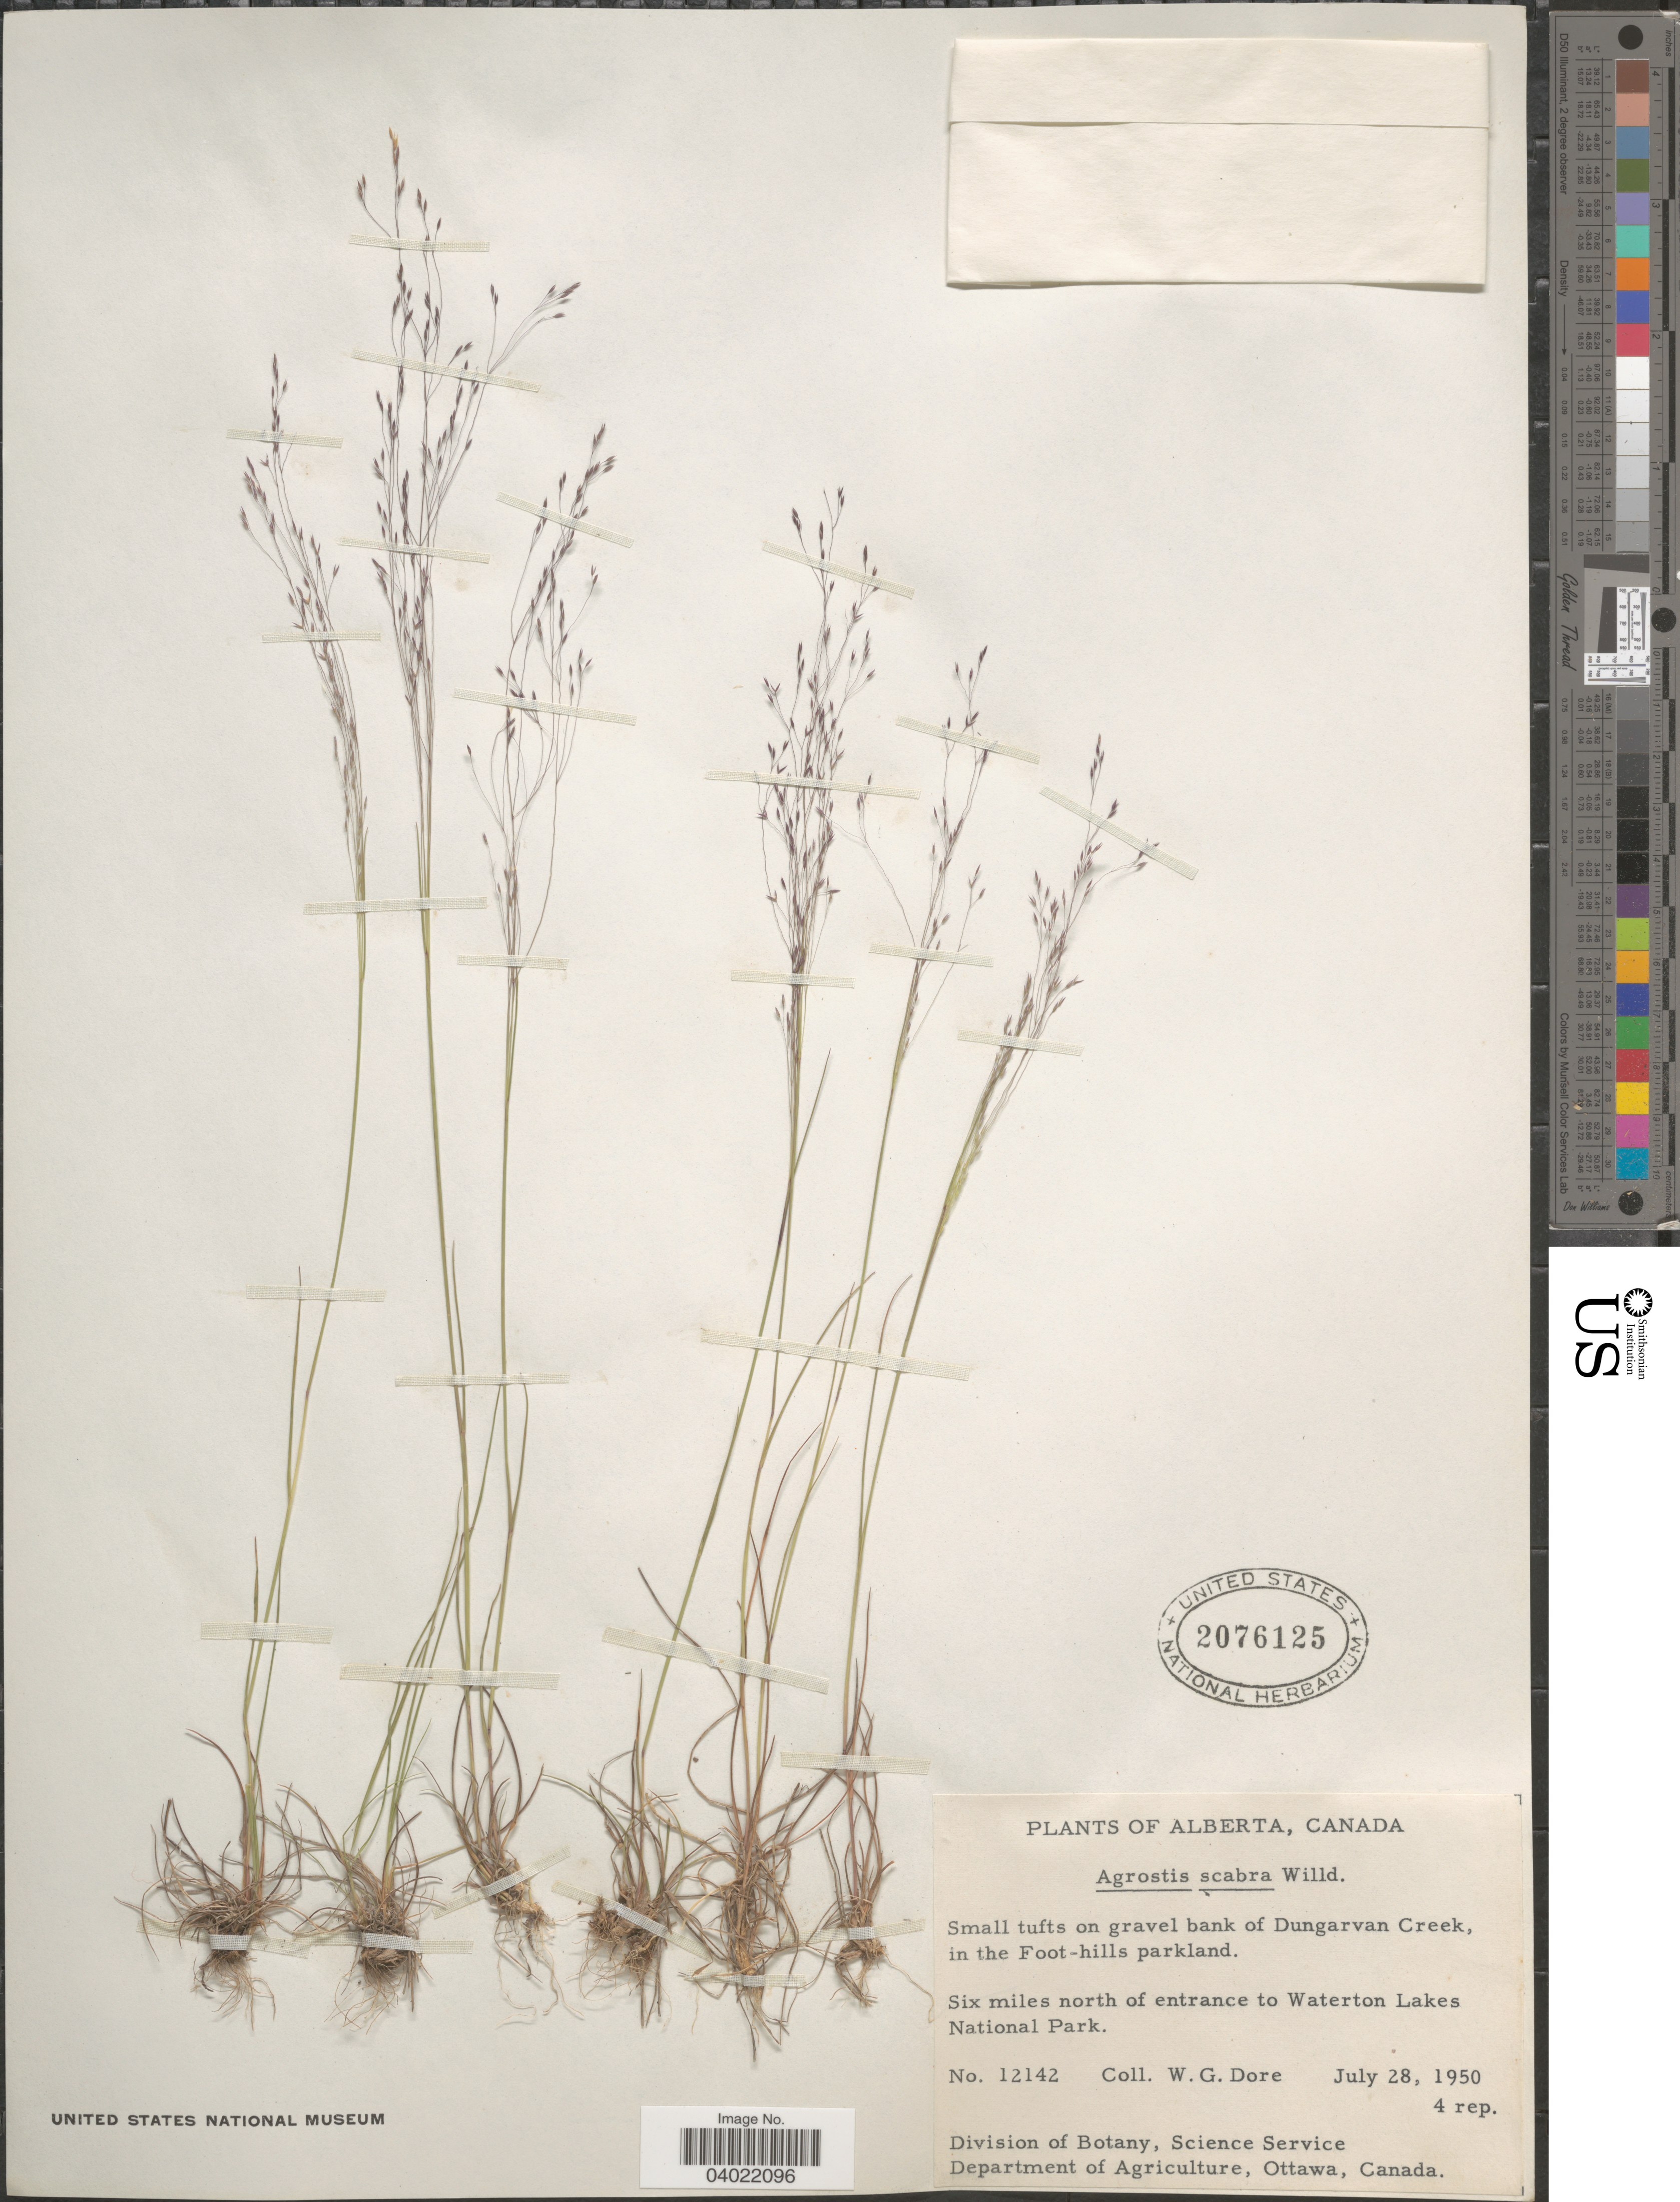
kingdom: Plantae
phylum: Tracheophyta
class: Liliopsida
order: Poales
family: Poaceae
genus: Agrostis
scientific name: Agrostis scabra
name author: Willd.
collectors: W. Dore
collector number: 12142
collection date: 1950-07-28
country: Canada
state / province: Alberta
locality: Small tufts on gravel bank of Dungarvan Creek in the Foot-hills parkland. Six miles north of entrance to Waterton Lakes National Park.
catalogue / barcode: US 2076125